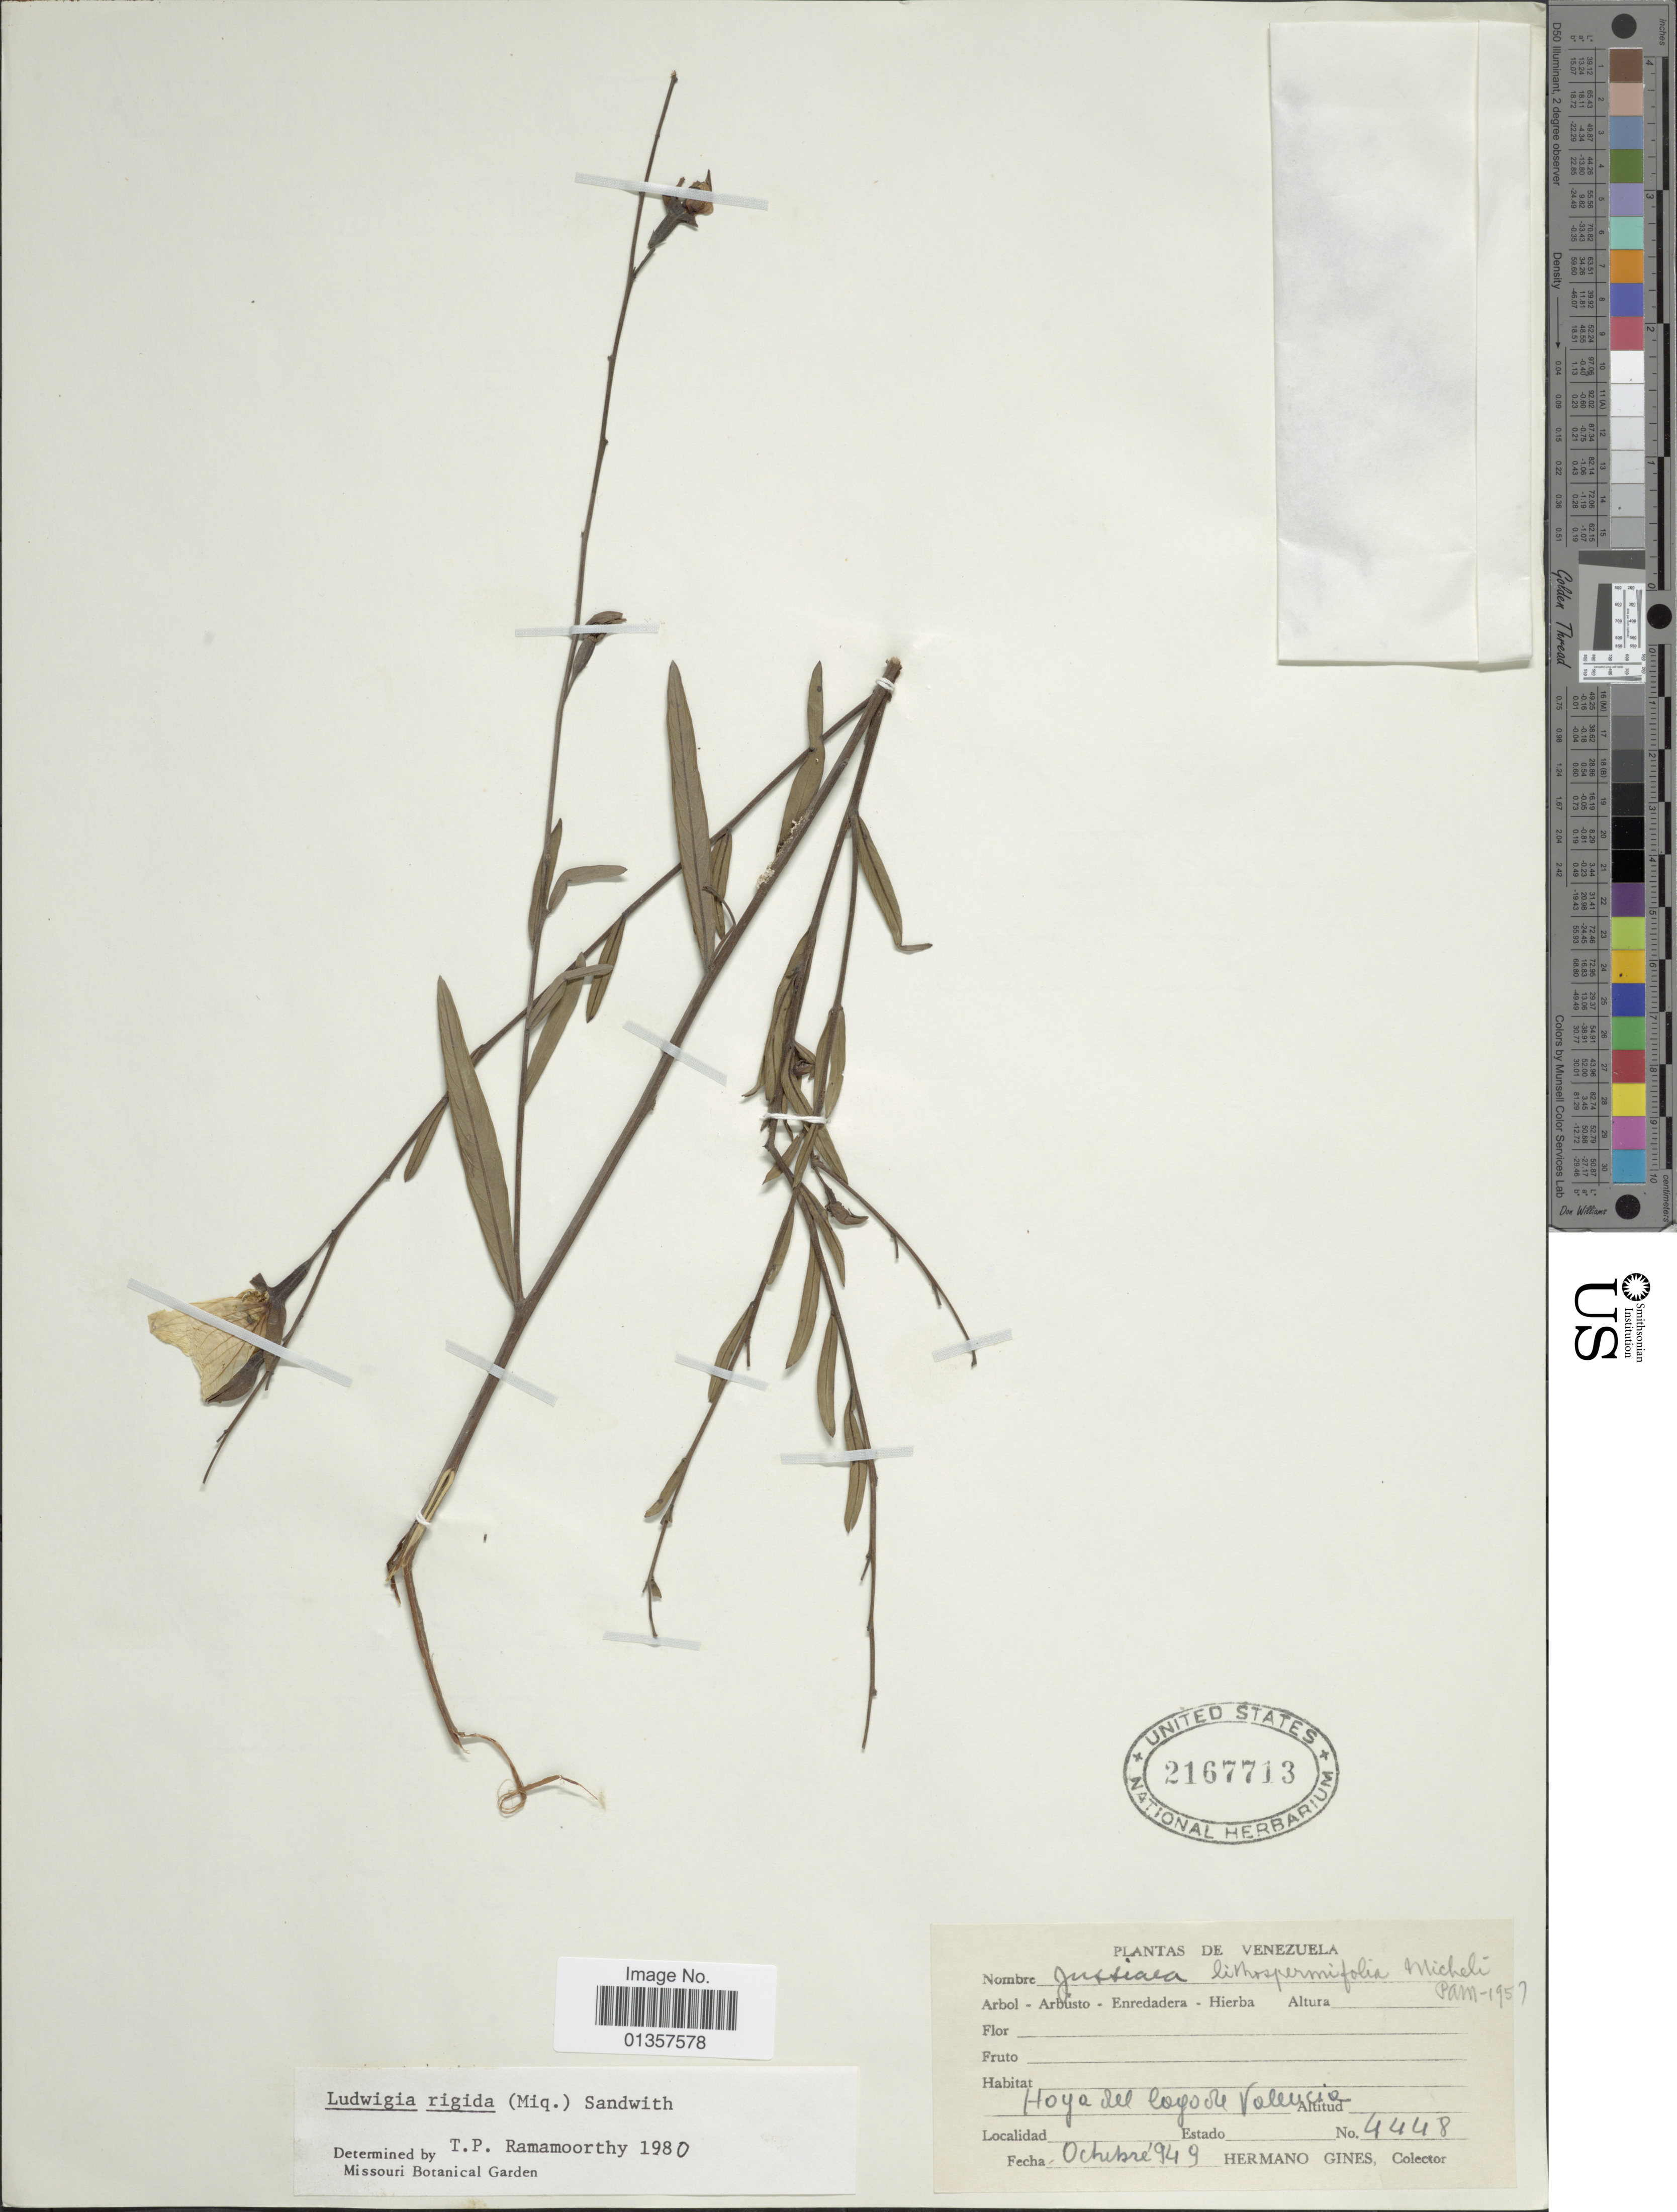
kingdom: Plantae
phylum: Tracheophyta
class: Magnoliopsida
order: Myrtales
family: Onagraceae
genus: Ludwigia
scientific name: Ludwigia rigida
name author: (Miq.) Sandwith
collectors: Bro. Gines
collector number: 4448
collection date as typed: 949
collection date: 1949-10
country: Venezuela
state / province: Carabobo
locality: Hoya del logo de Valencia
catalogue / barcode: US 2167713